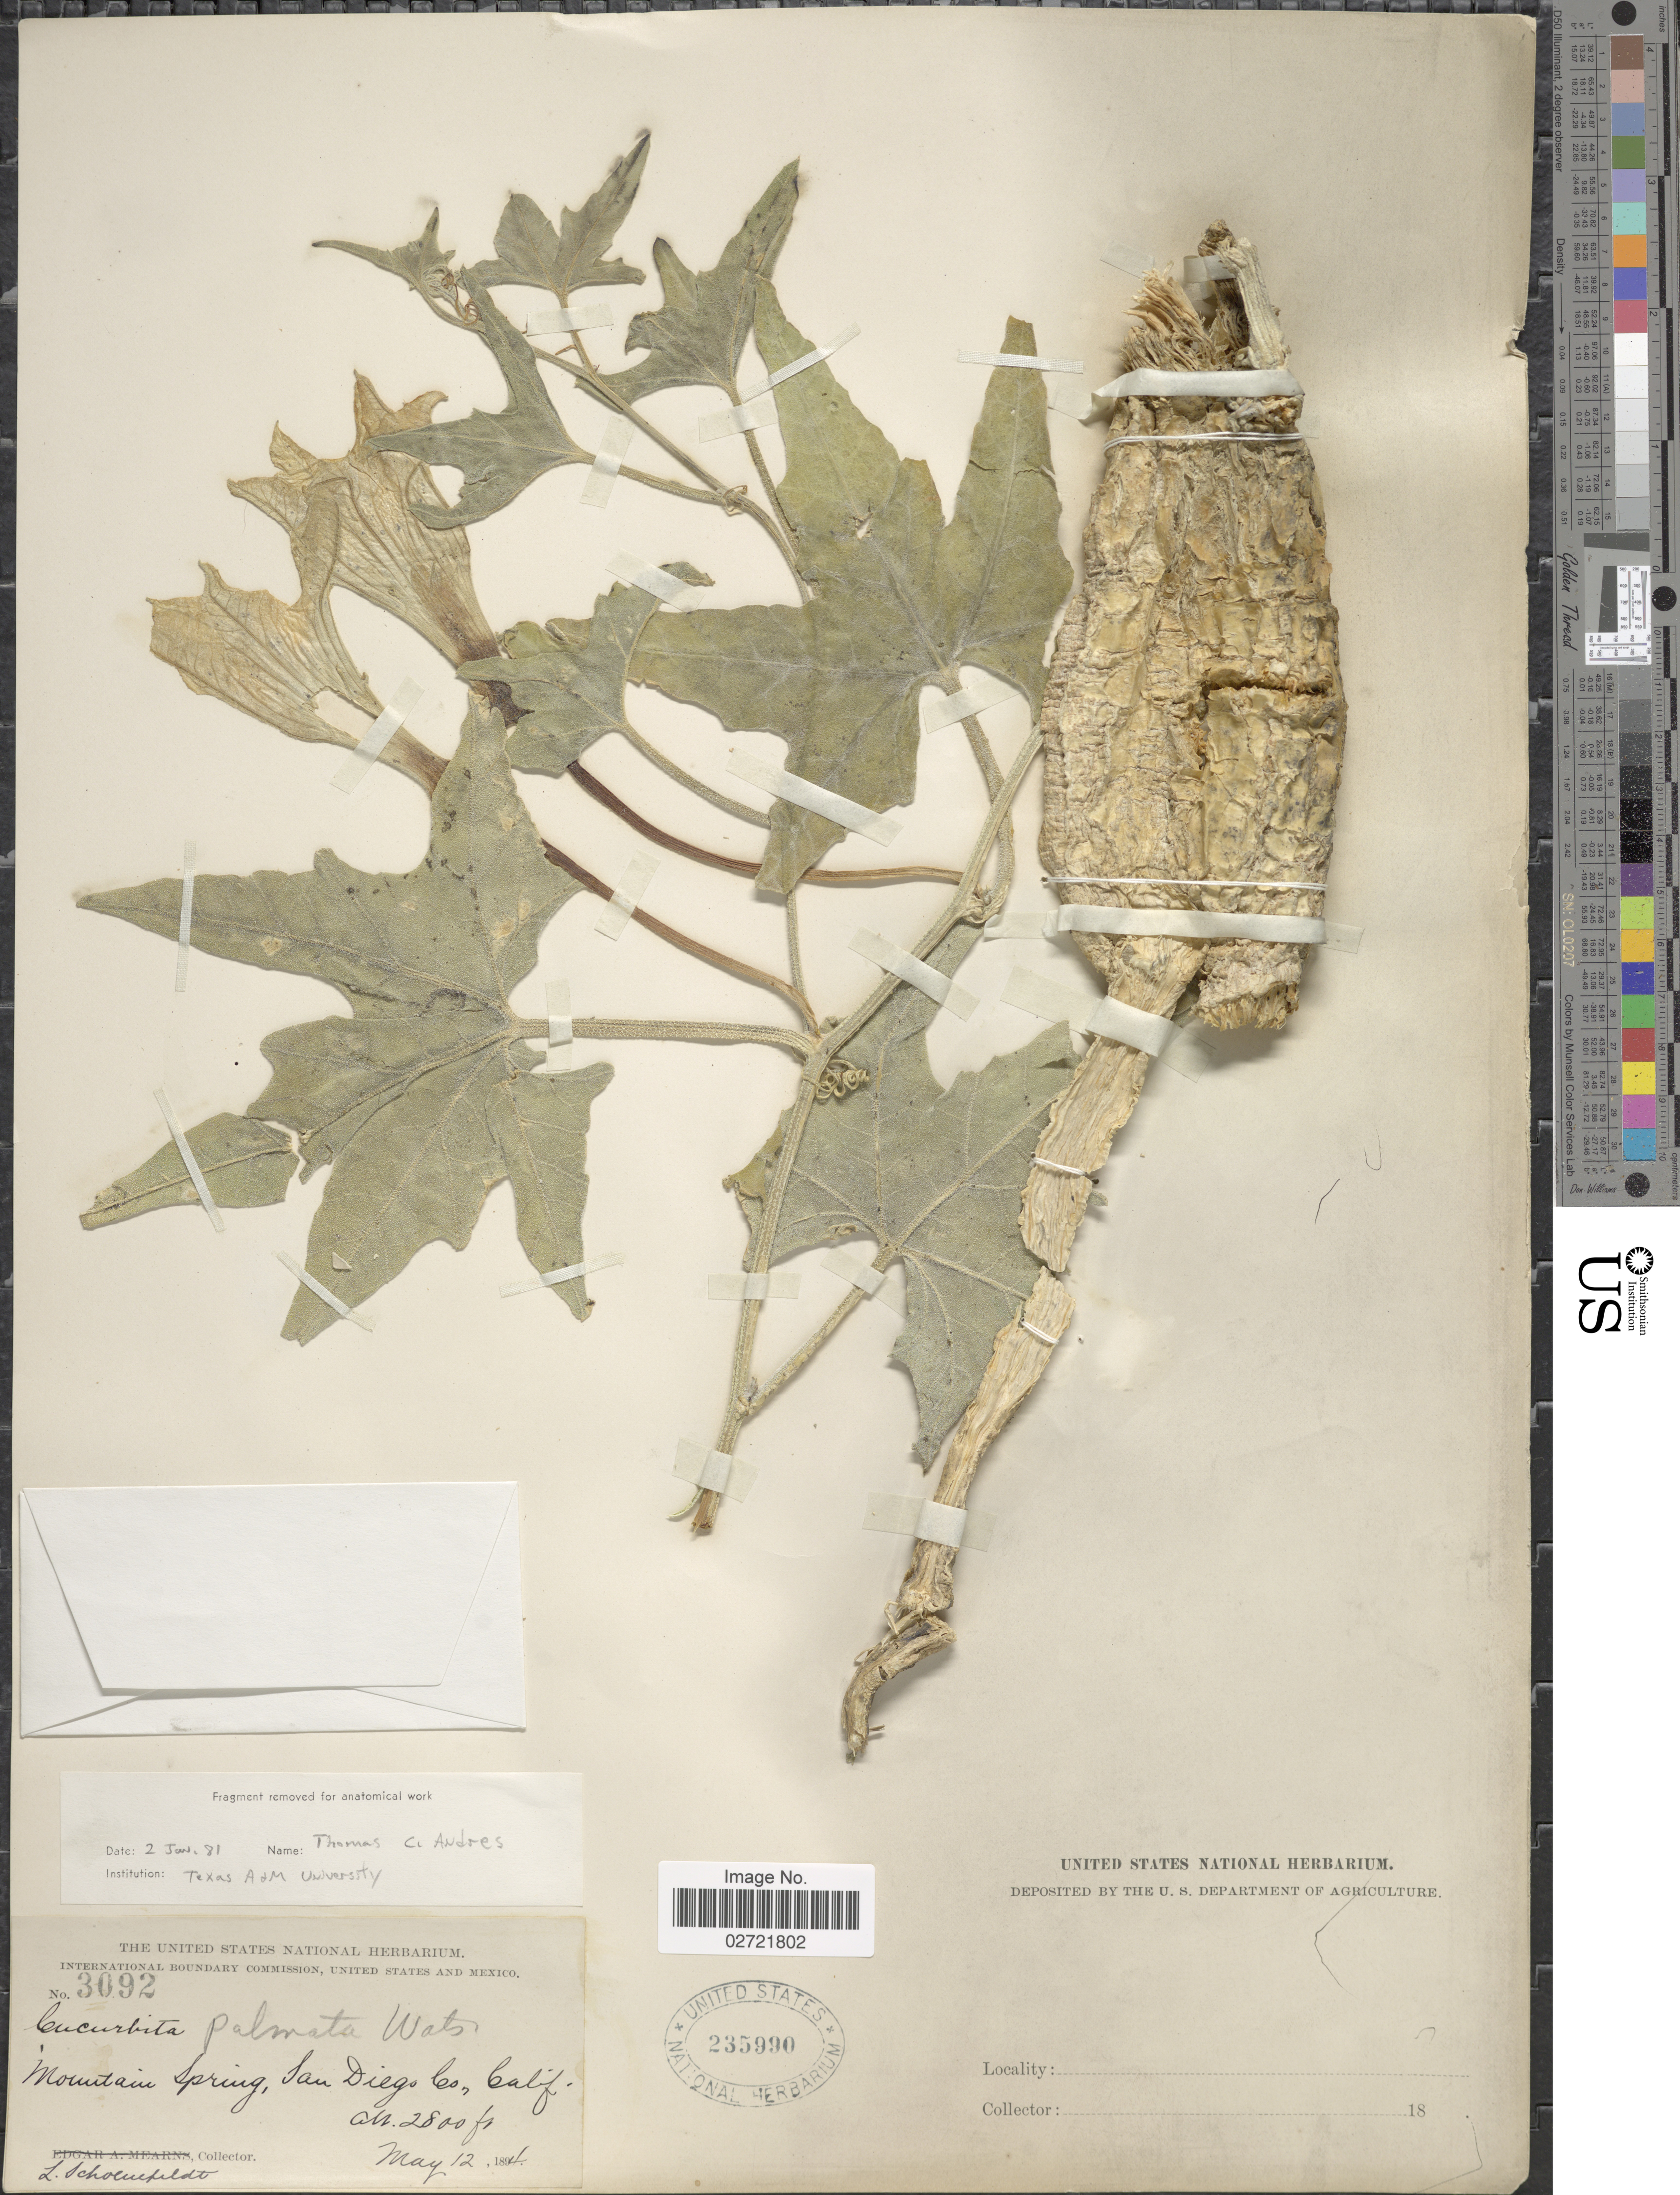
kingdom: Plantae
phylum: Tracheophyta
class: Magnoliopsida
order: Cucurbitales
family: Cucurbitaceae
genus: Cucurbita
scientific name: Cucurbita palmata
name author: S. Watson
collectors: L. Schoenefeldt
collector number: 3092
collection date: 1894-05-12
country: United States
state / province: California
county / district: San Diego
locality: Mountain Spring, San Diego Co.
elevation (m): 853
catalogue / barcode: US 235990